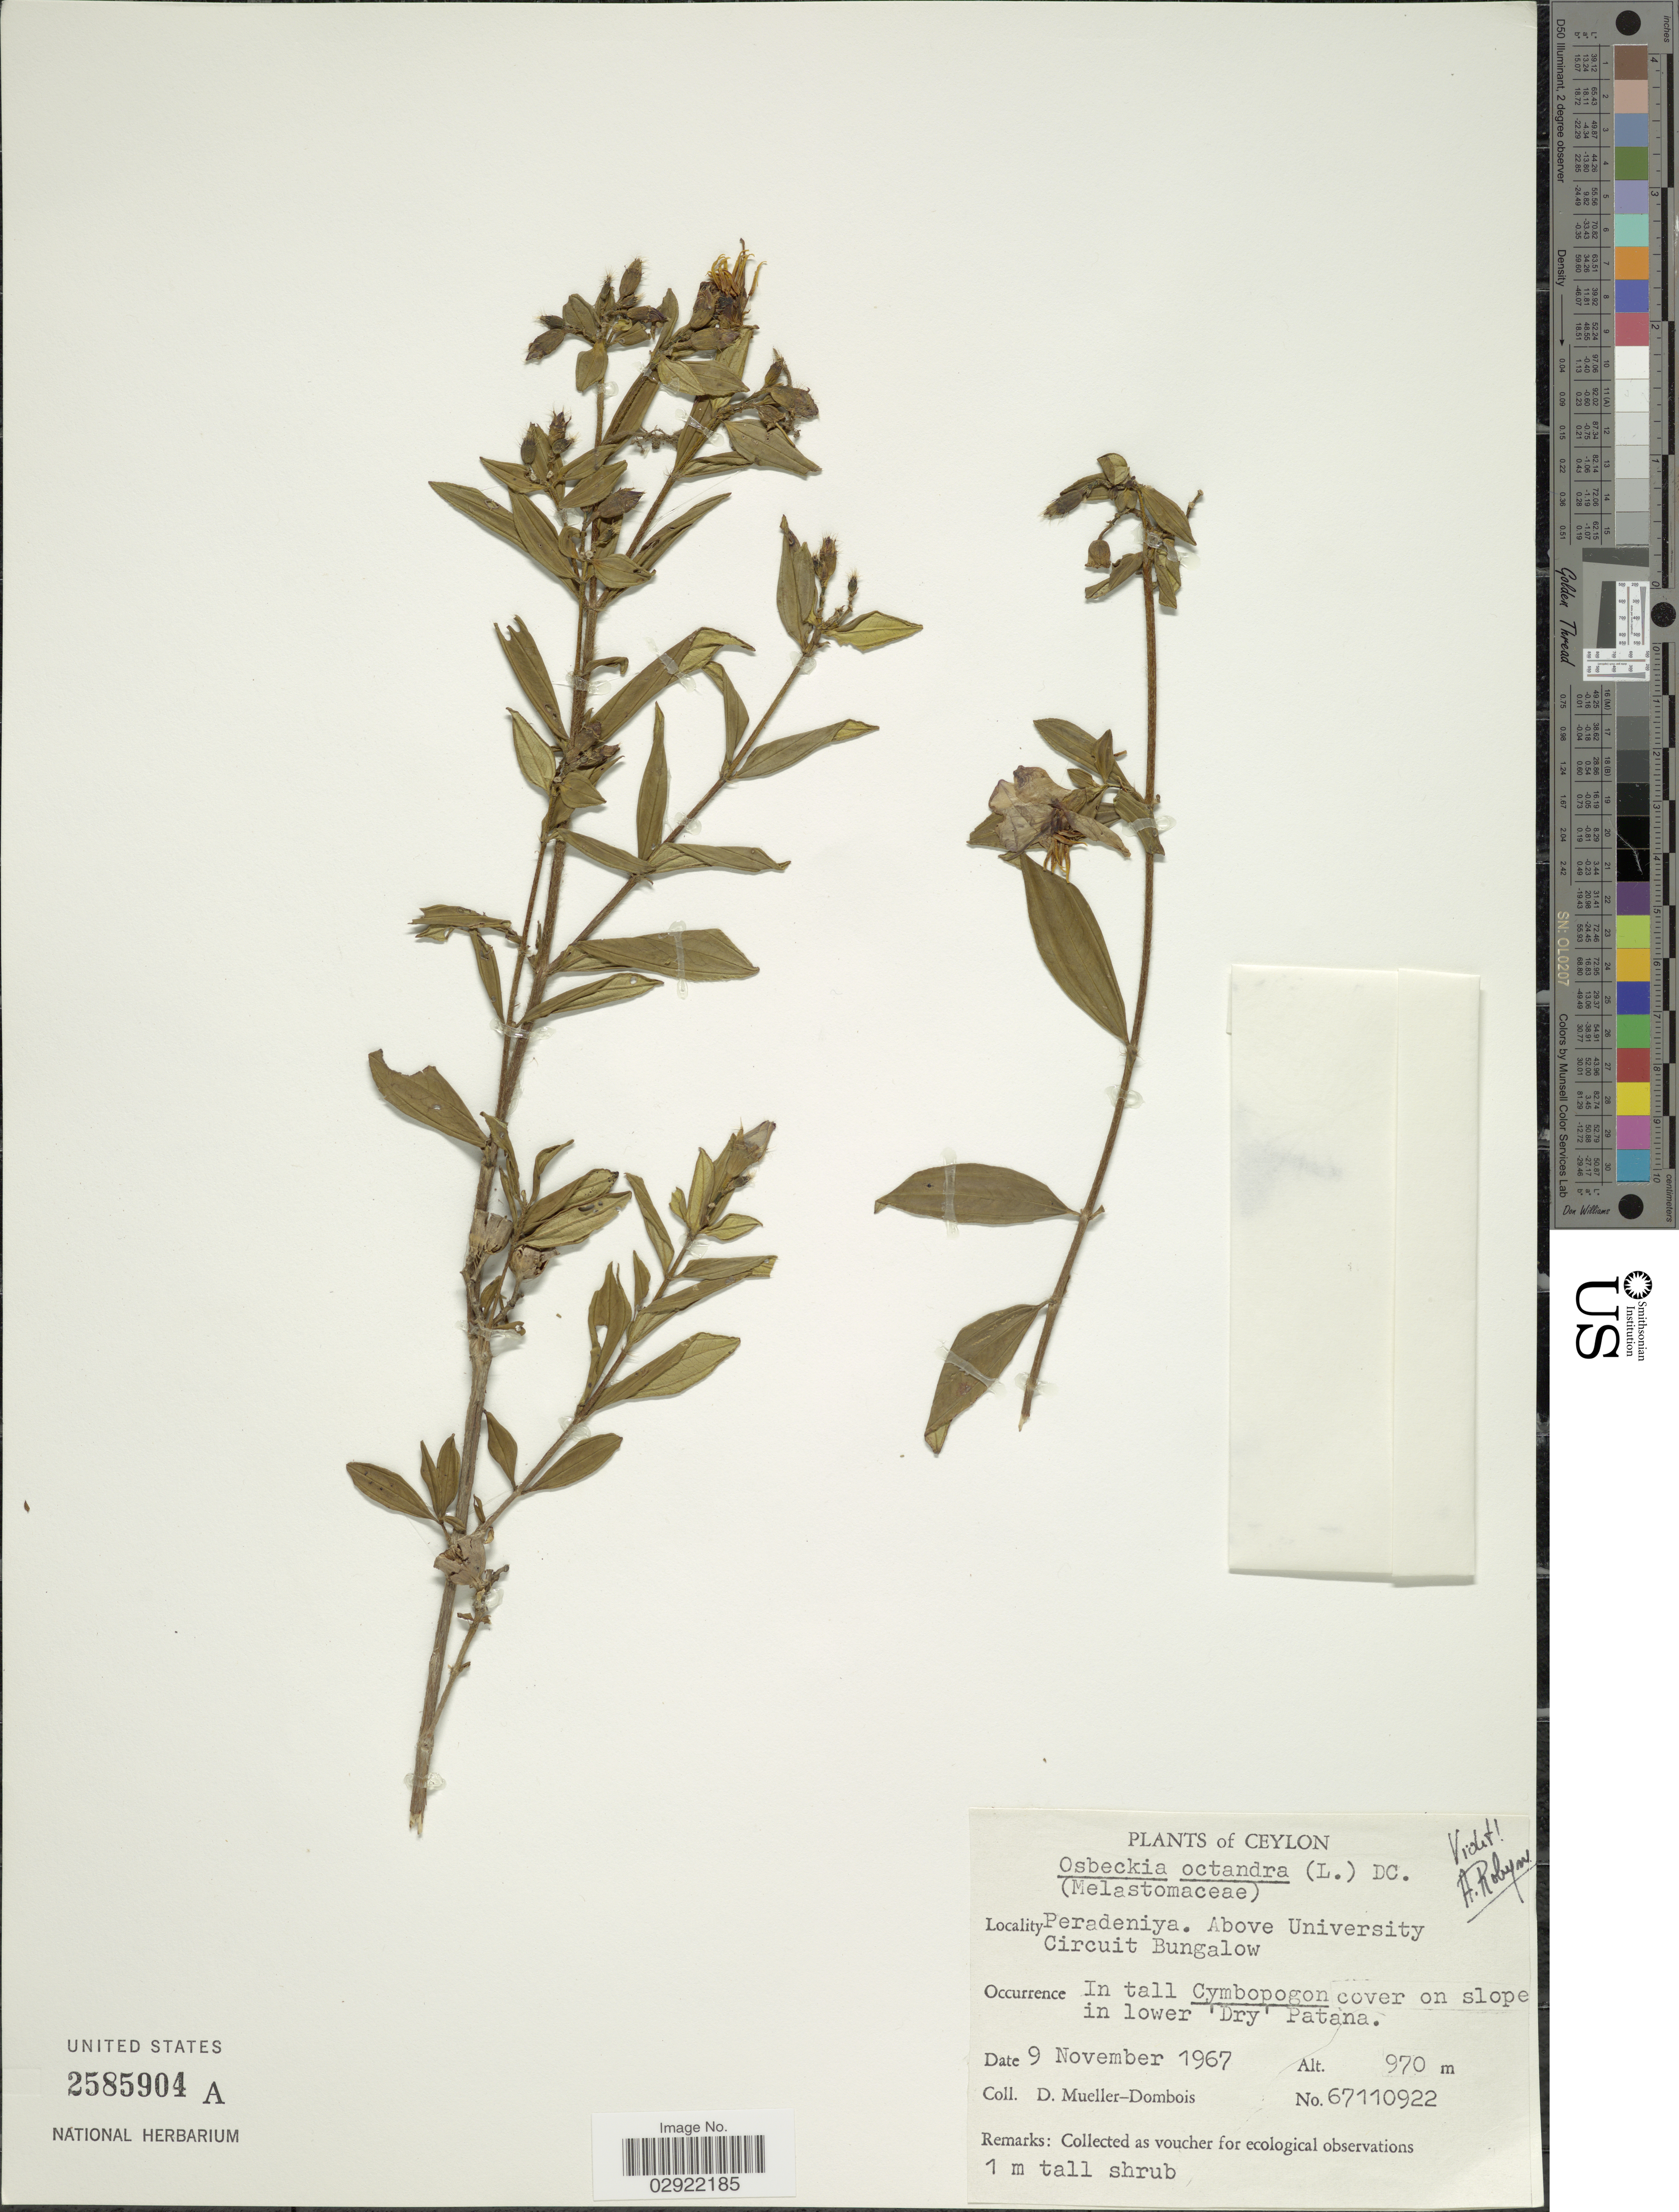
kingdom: Plantae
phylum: Tracheophyta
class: Magnoliopsida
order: Myrtales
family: Melastomataceae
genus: Osbeckia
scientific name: Osbeckia octandra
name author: DC.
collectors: D. Mueller-Dombois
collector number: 67110922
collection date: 1967-11-09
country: Sri Lanka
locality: Ceylon. Peradeniya. Above University Circuit Bungalow.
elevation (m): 970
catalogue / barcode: US 2585904A